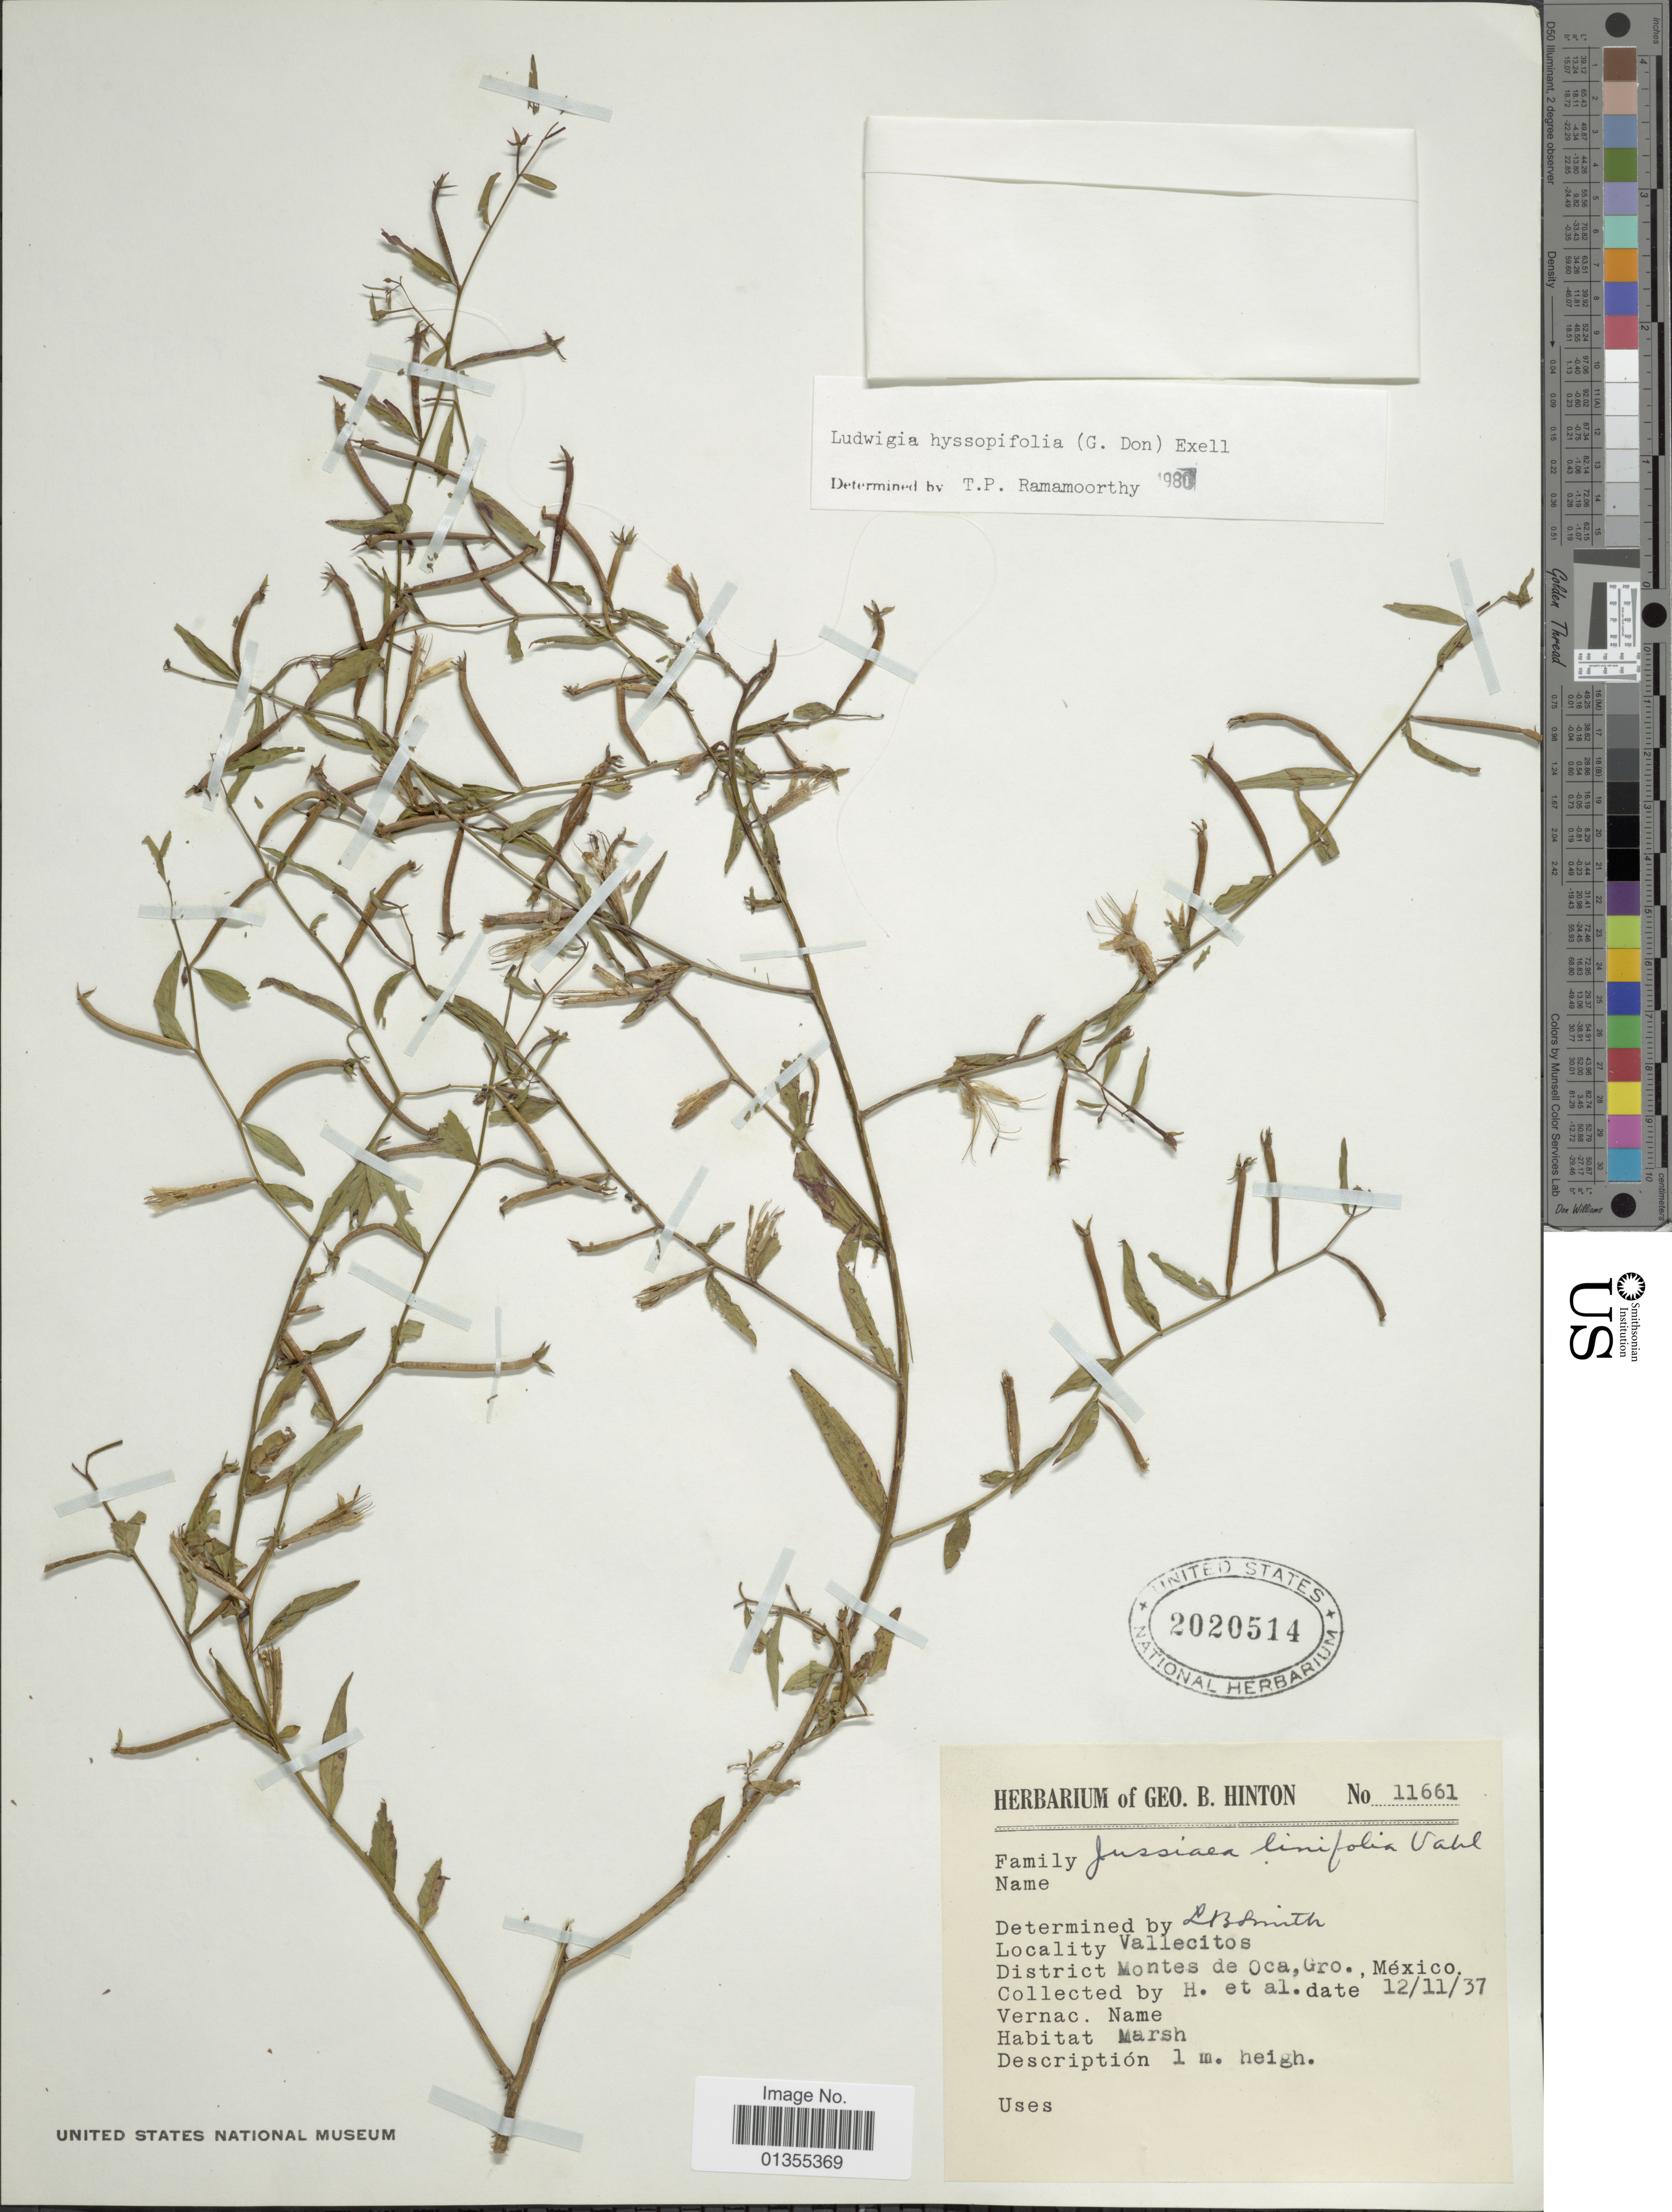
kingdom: Plantae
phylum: Tracheophyta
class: Magnoliopsida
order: Myrtales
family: Onagraceae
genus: Ludwigia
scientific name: Ludwigia hyssopifolia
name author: (G. Don) Exell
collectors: G. B. Hinton & et al.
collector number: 11661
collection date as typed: Transcribed d/m/y: 11/12/37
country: Mexico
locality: Vallecitos. District Montes de Oca., Gro.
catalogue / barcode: US 2020514